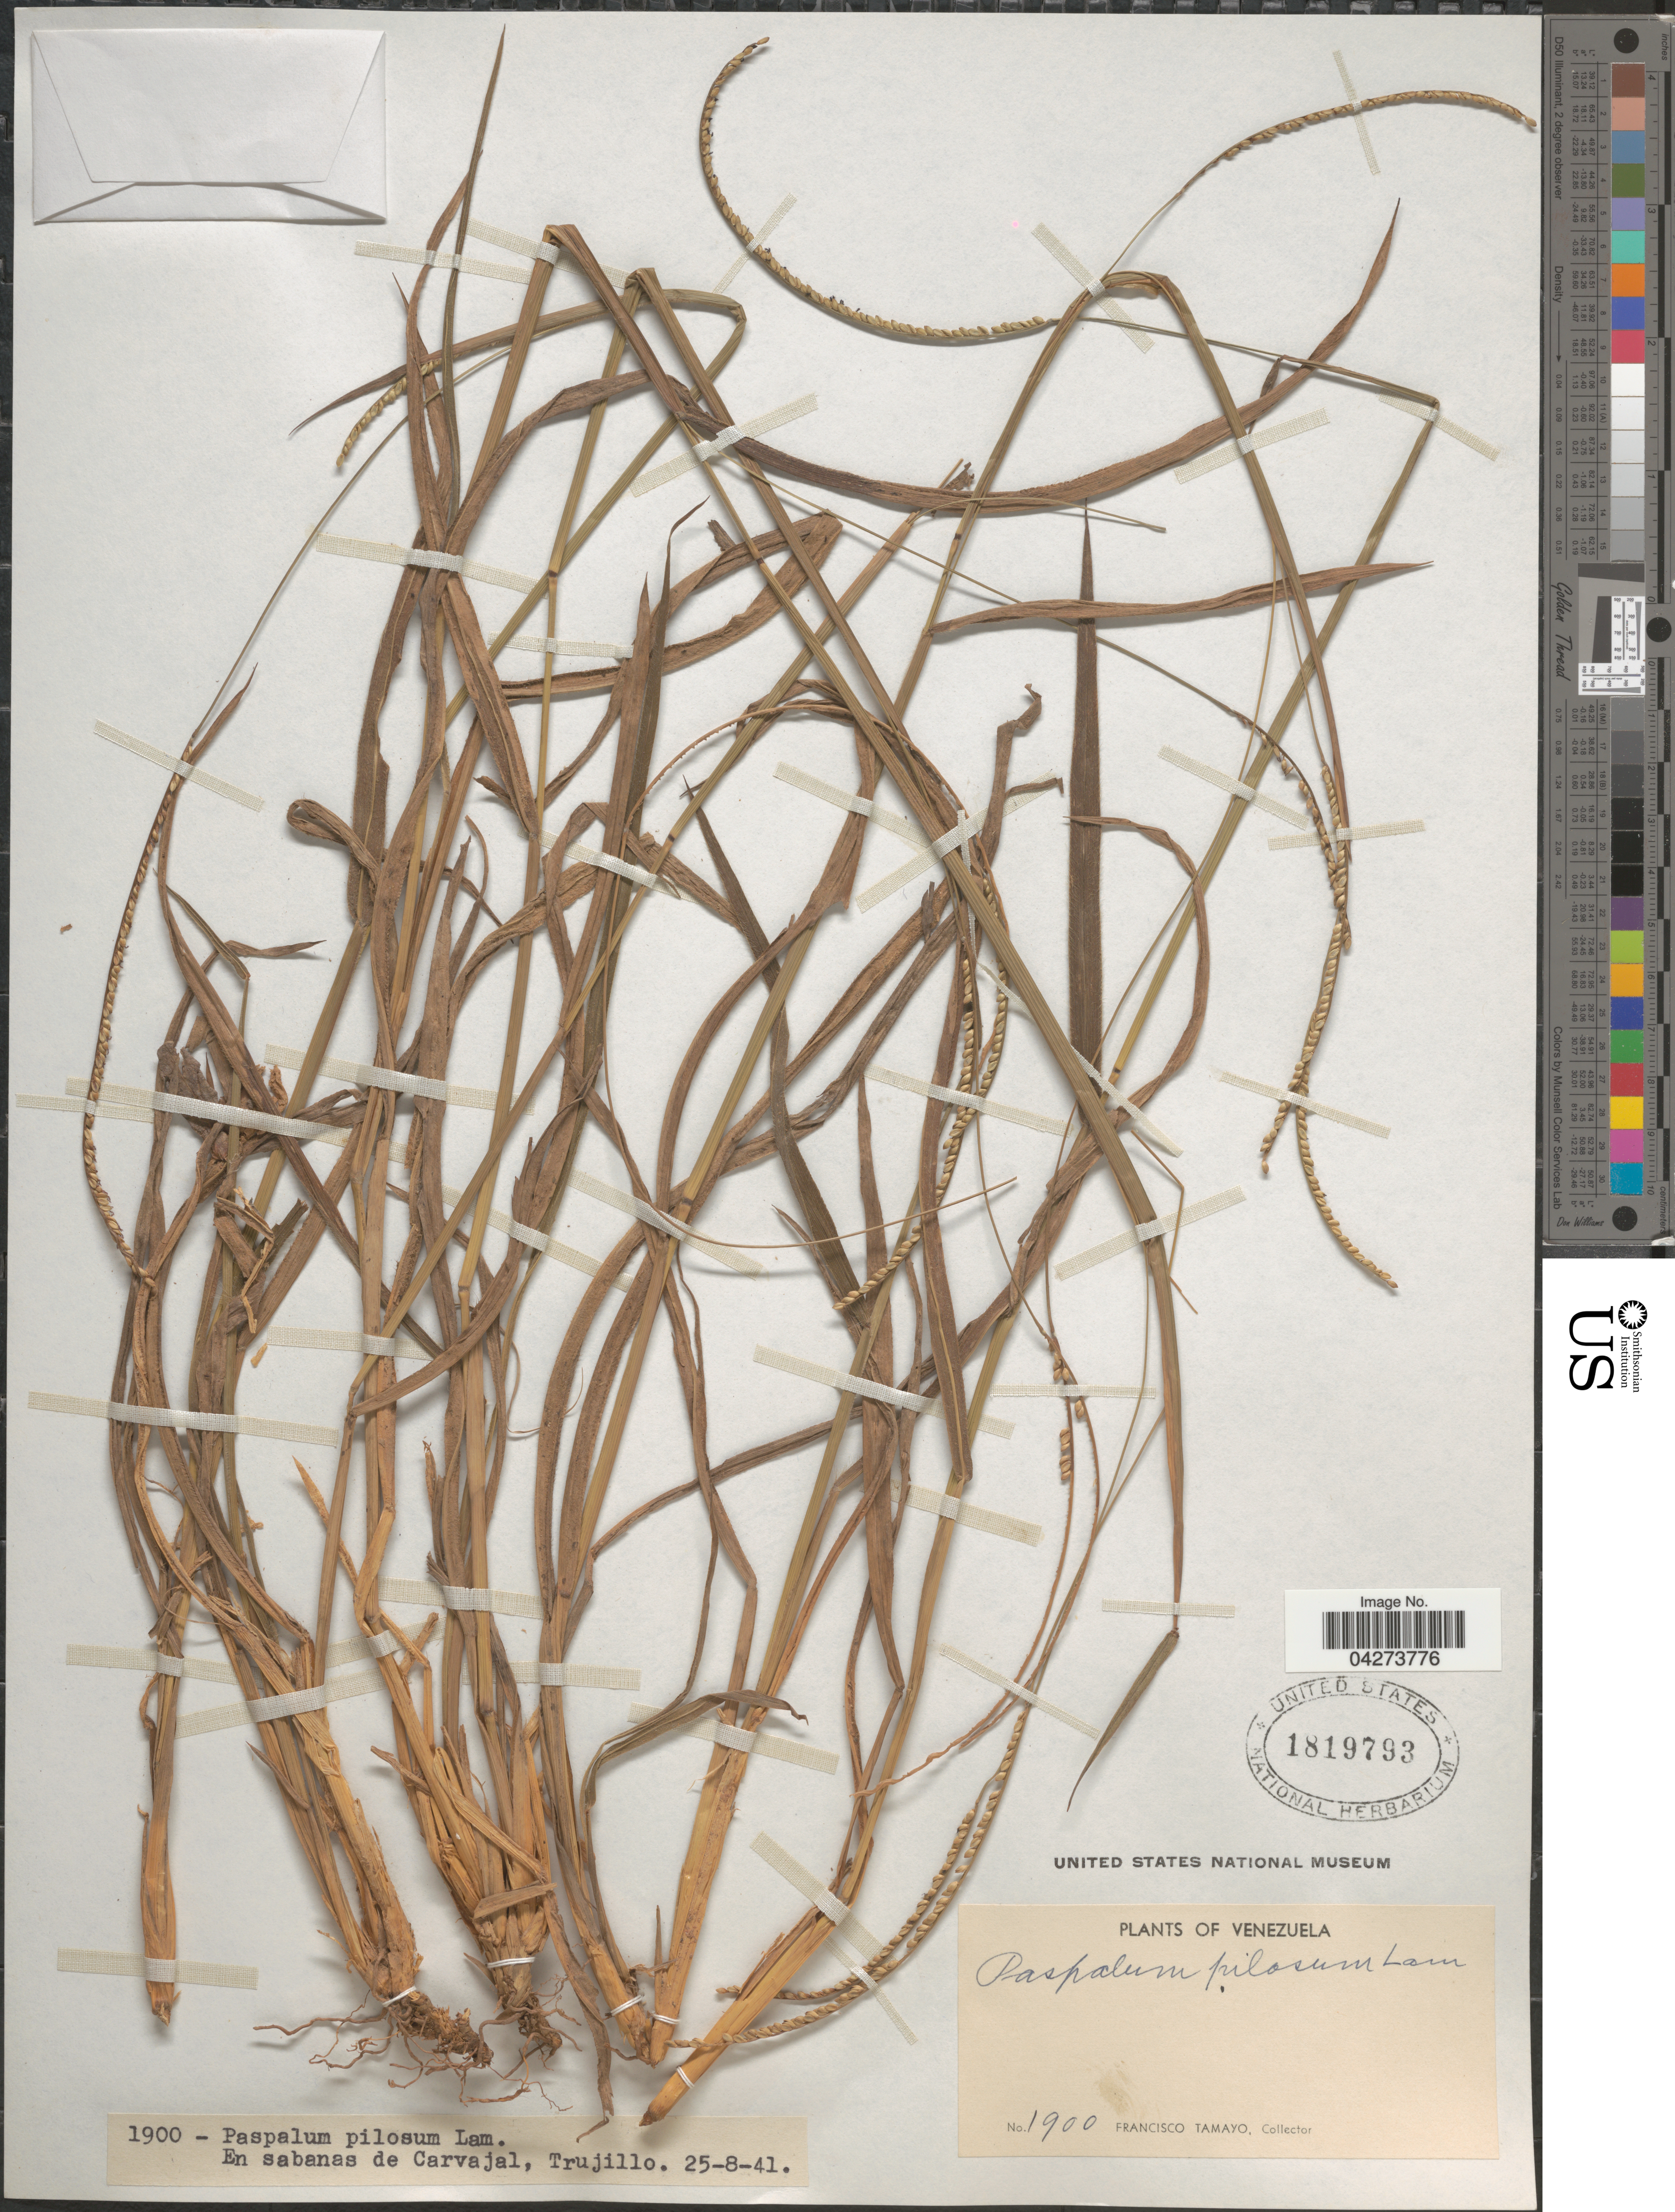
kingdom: Plantae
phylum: Tracheophyta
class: Liliopsida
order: Poales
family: Poaceae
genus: Paspalum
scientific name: Paspalum pilosum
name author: Lam.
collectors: F. Tamayo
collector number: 1900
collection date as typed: Transcribed d/m/y: 25/8/41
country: Venezuela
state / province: Trujillo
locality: En sabanas de Carvajal, Trujillo.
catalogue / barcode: US 1819793